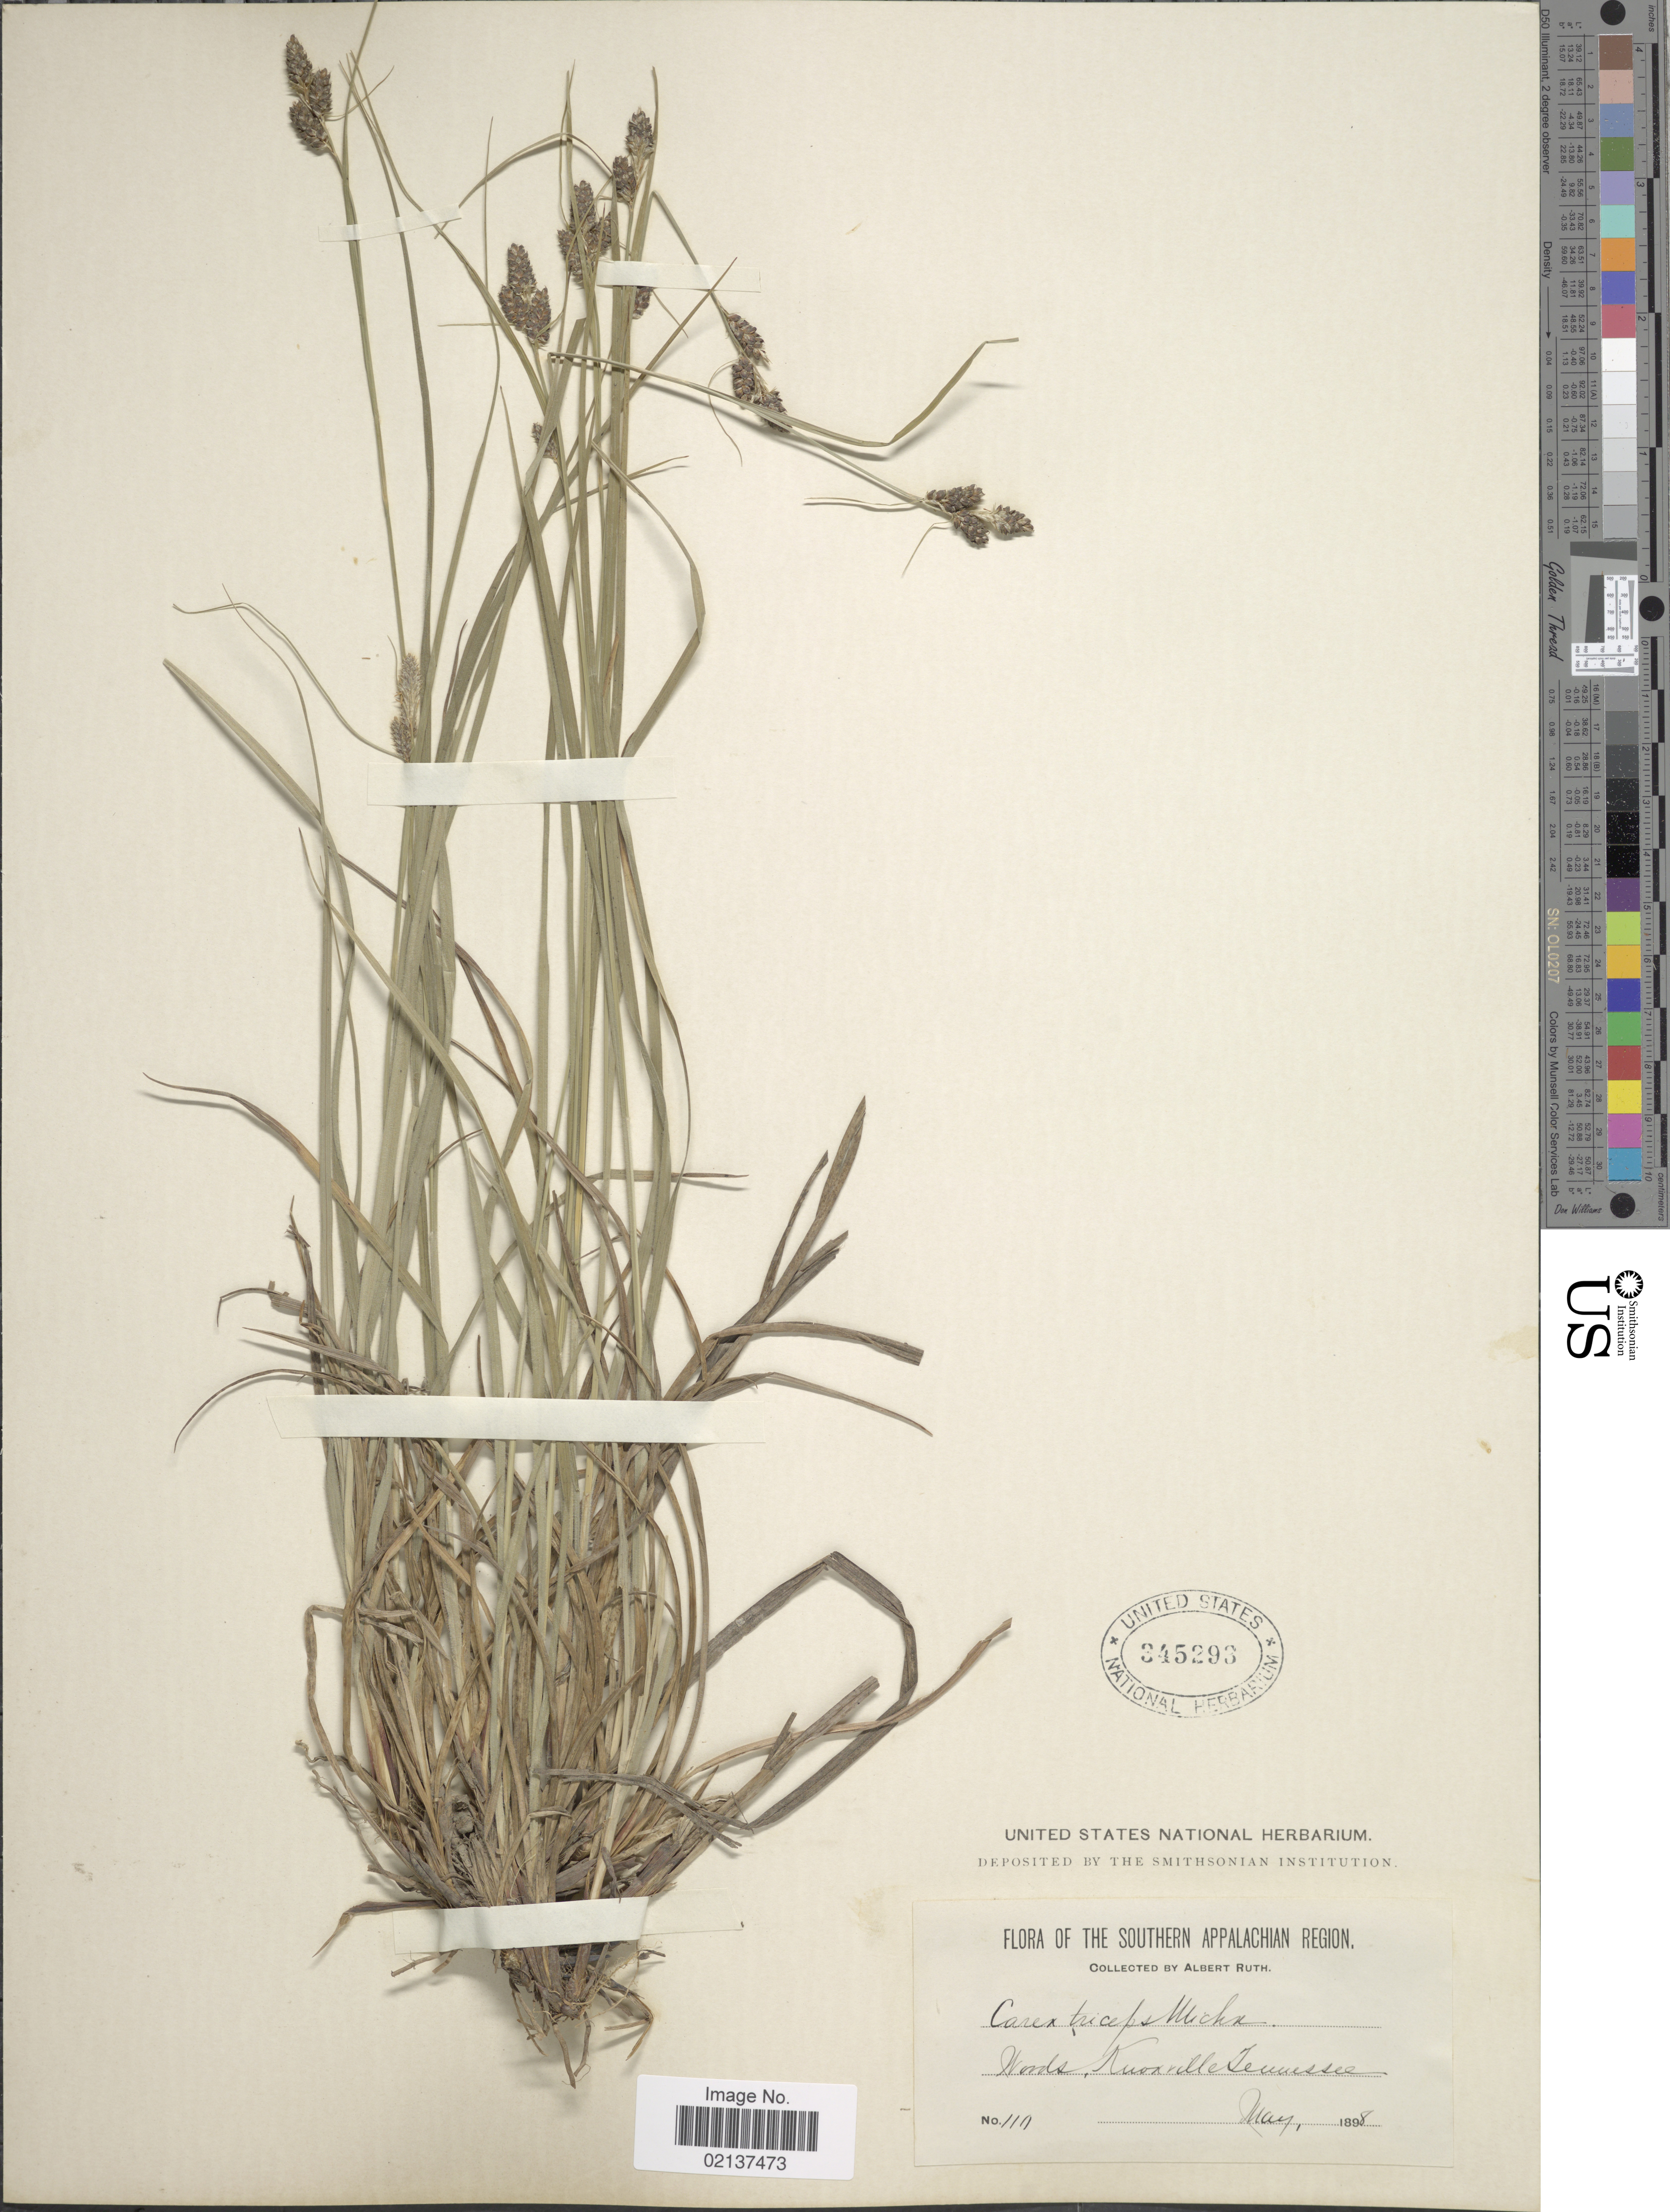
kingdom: Plantae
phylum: Tracheophyta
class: Liliopsida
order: Poales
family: Cyperaceae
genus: Carex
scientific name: Carex hirsutella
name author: Mack.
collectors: A. Ruth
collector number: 1111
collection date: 1898-05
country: United States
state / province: Tennessee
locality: Southern Appalachian Region, Knoxville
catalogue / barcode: US 345293